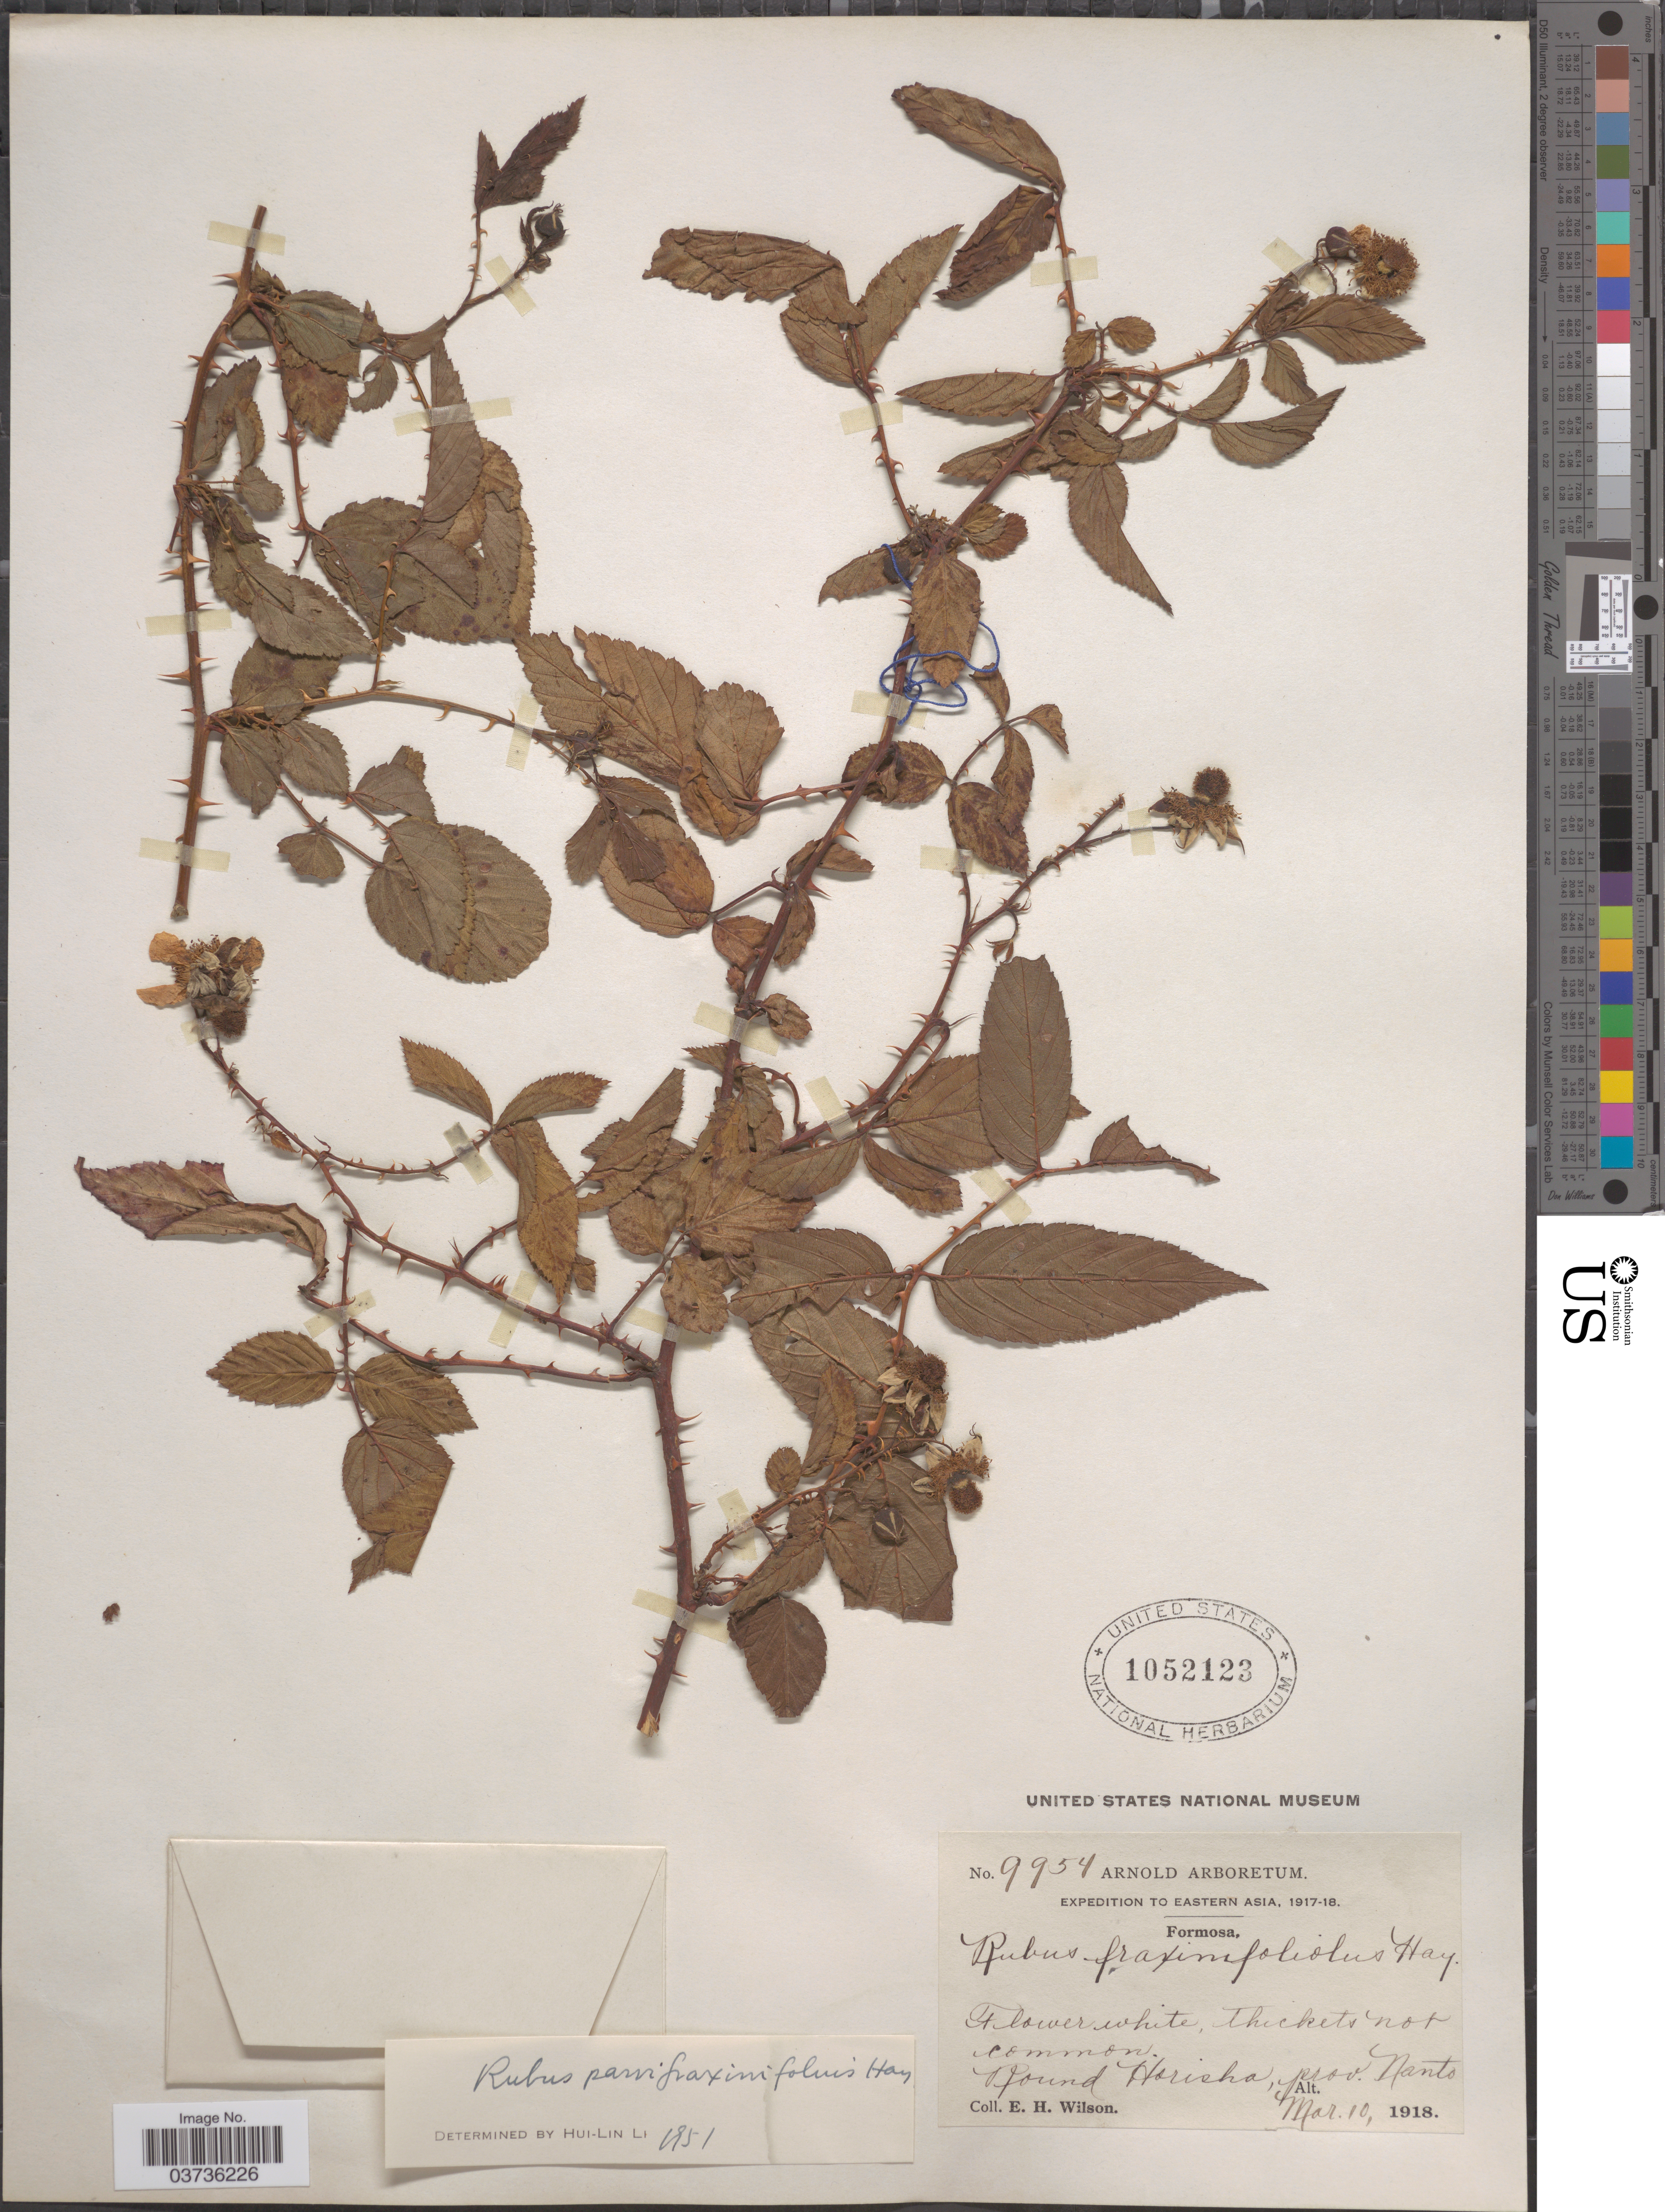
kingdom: Plantae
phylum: Tracheophyta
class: Magnoliopsida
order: Rosales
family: Rosaceae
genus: Rubus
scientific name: Rubus parvifraxinifolius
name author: Hayata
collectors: E. Wilson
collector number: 9954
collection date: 1918-03-10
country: Taiwan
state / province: Nantou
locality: Eastern Asia. Formosa. Round Horisha, prov. Nanto.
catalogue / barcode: US 1052123